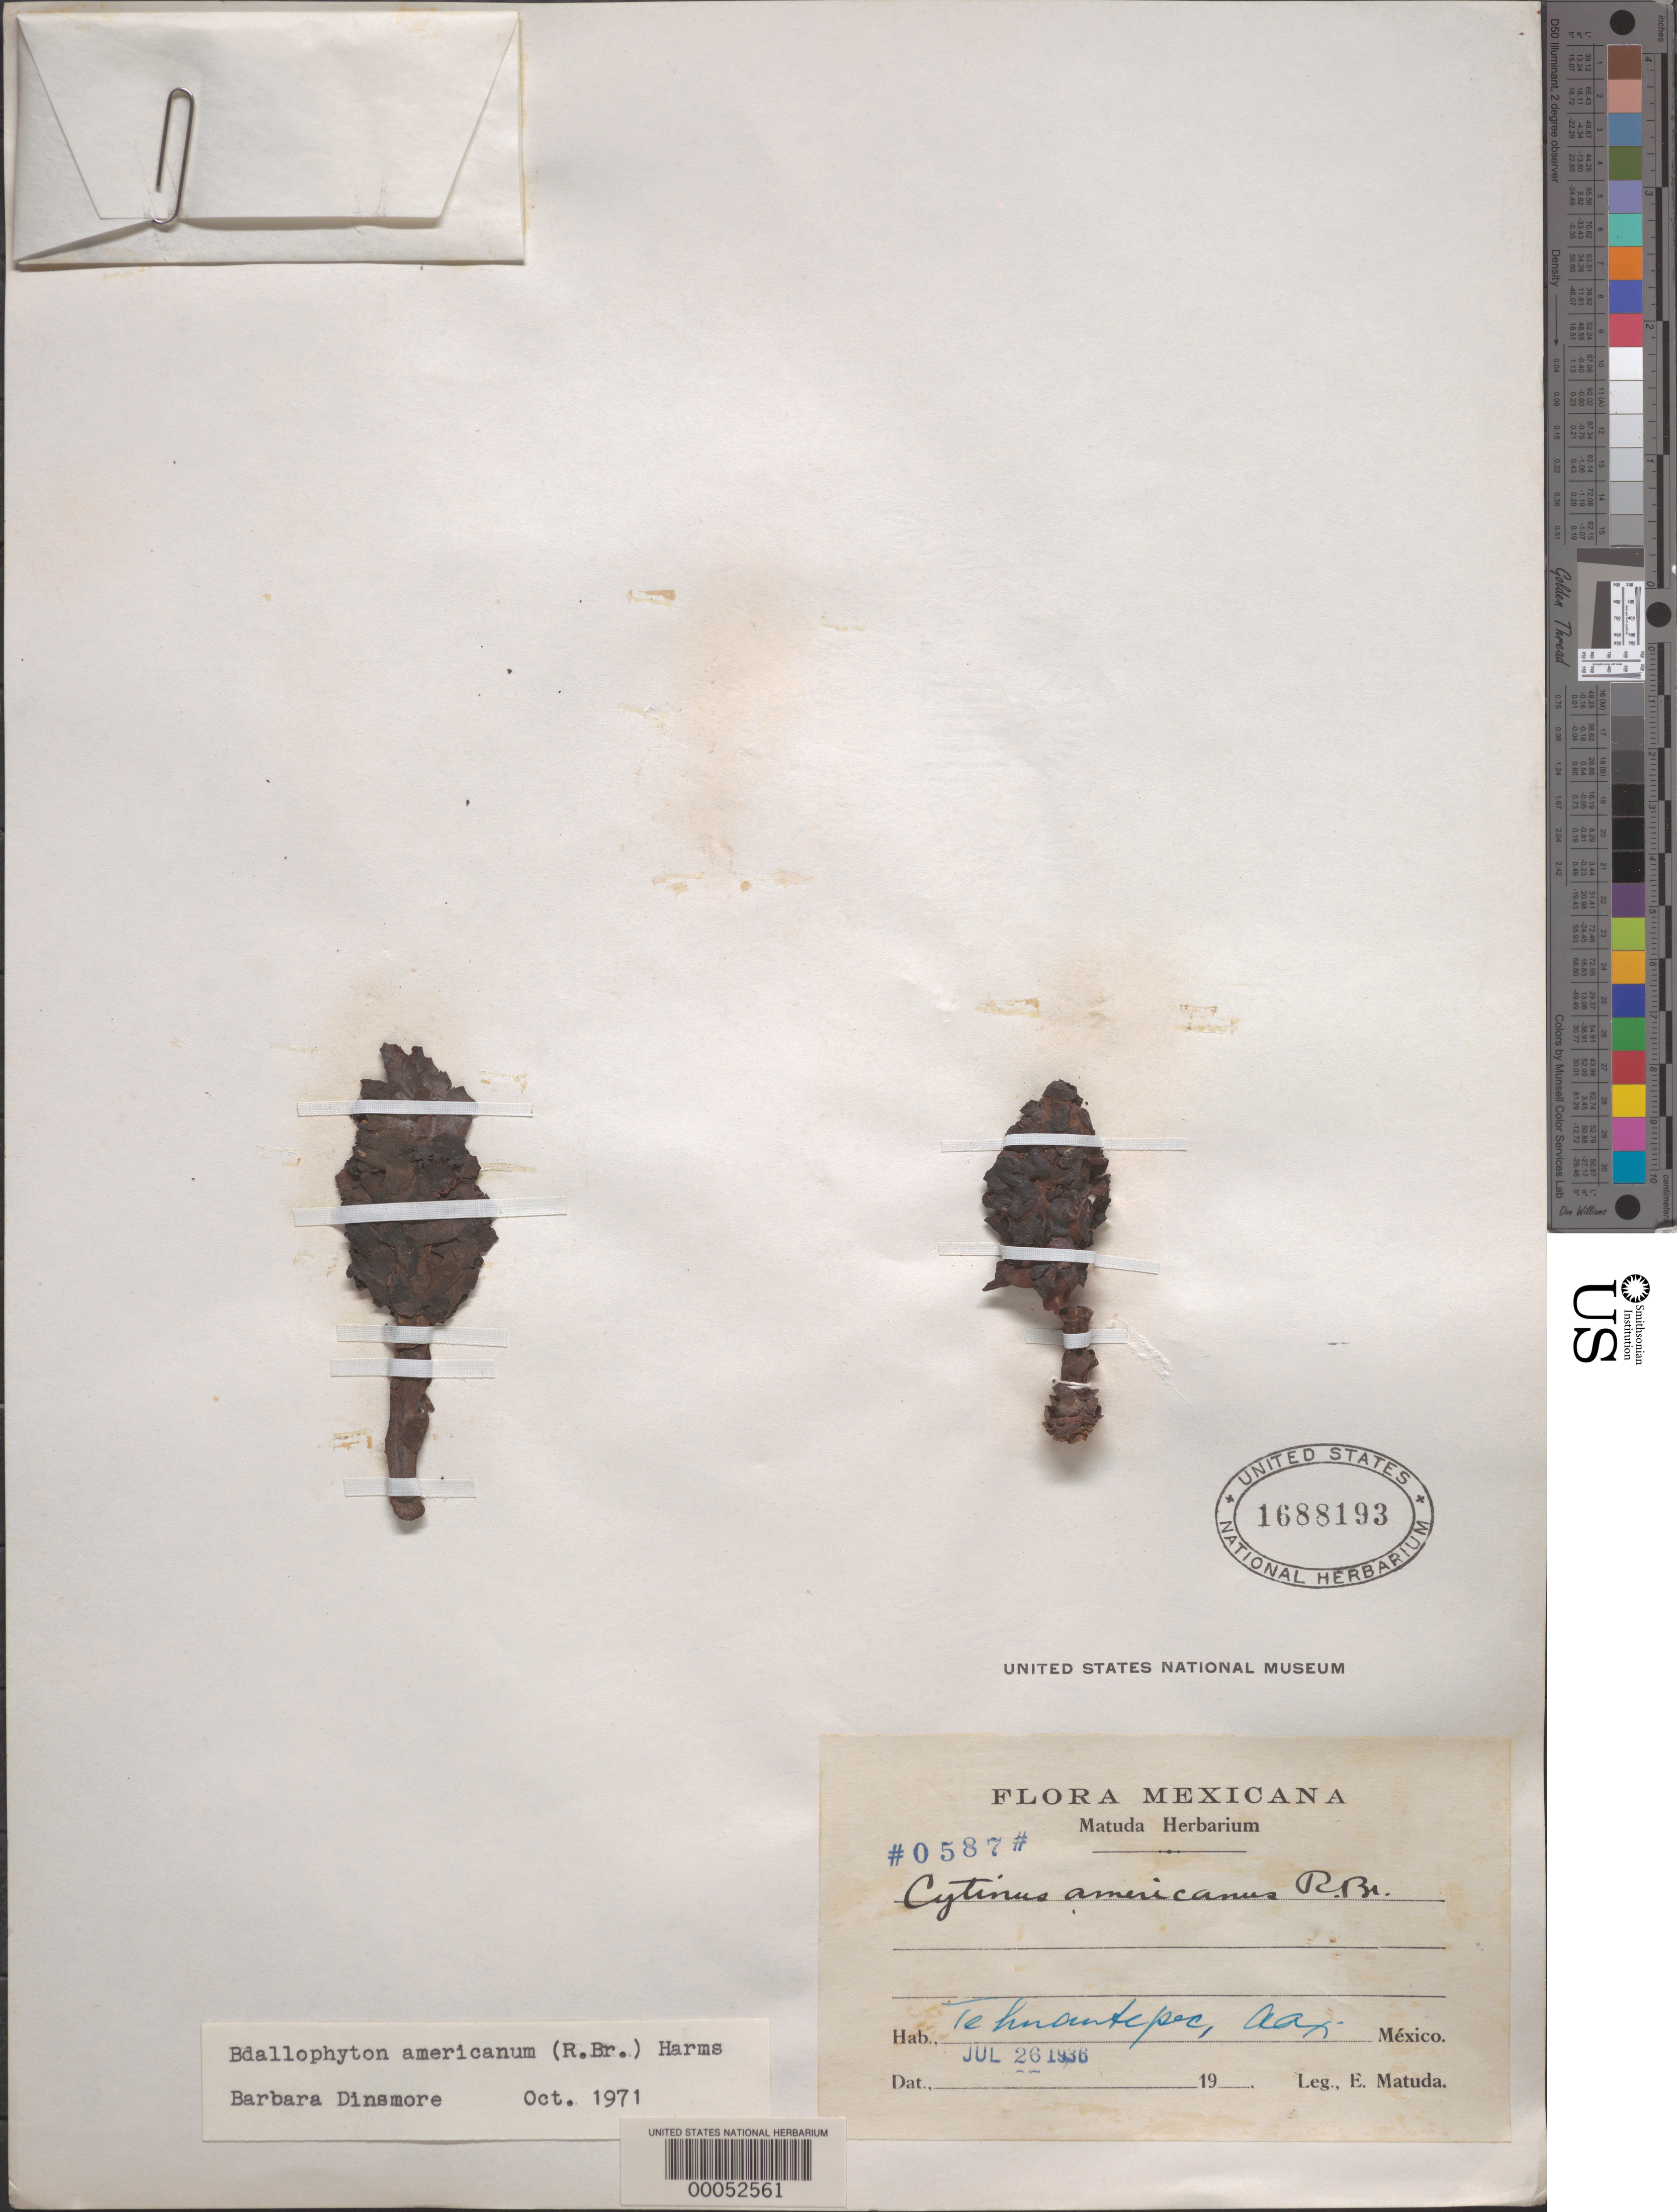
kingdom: Plantae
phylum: Tracheophyta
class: Magnoliopsida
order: Malvales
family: Cytinaceae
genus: Bdallophytum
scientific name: Bdallophytum americanum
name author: (R. Br.) Eichler ex Solms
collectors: E. Matuda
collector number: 0587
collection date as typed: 26 Jul 1936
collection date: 1936-07-26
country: Mexico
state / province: Oaxaca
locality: Tehuantepec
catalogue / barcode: US 1688193